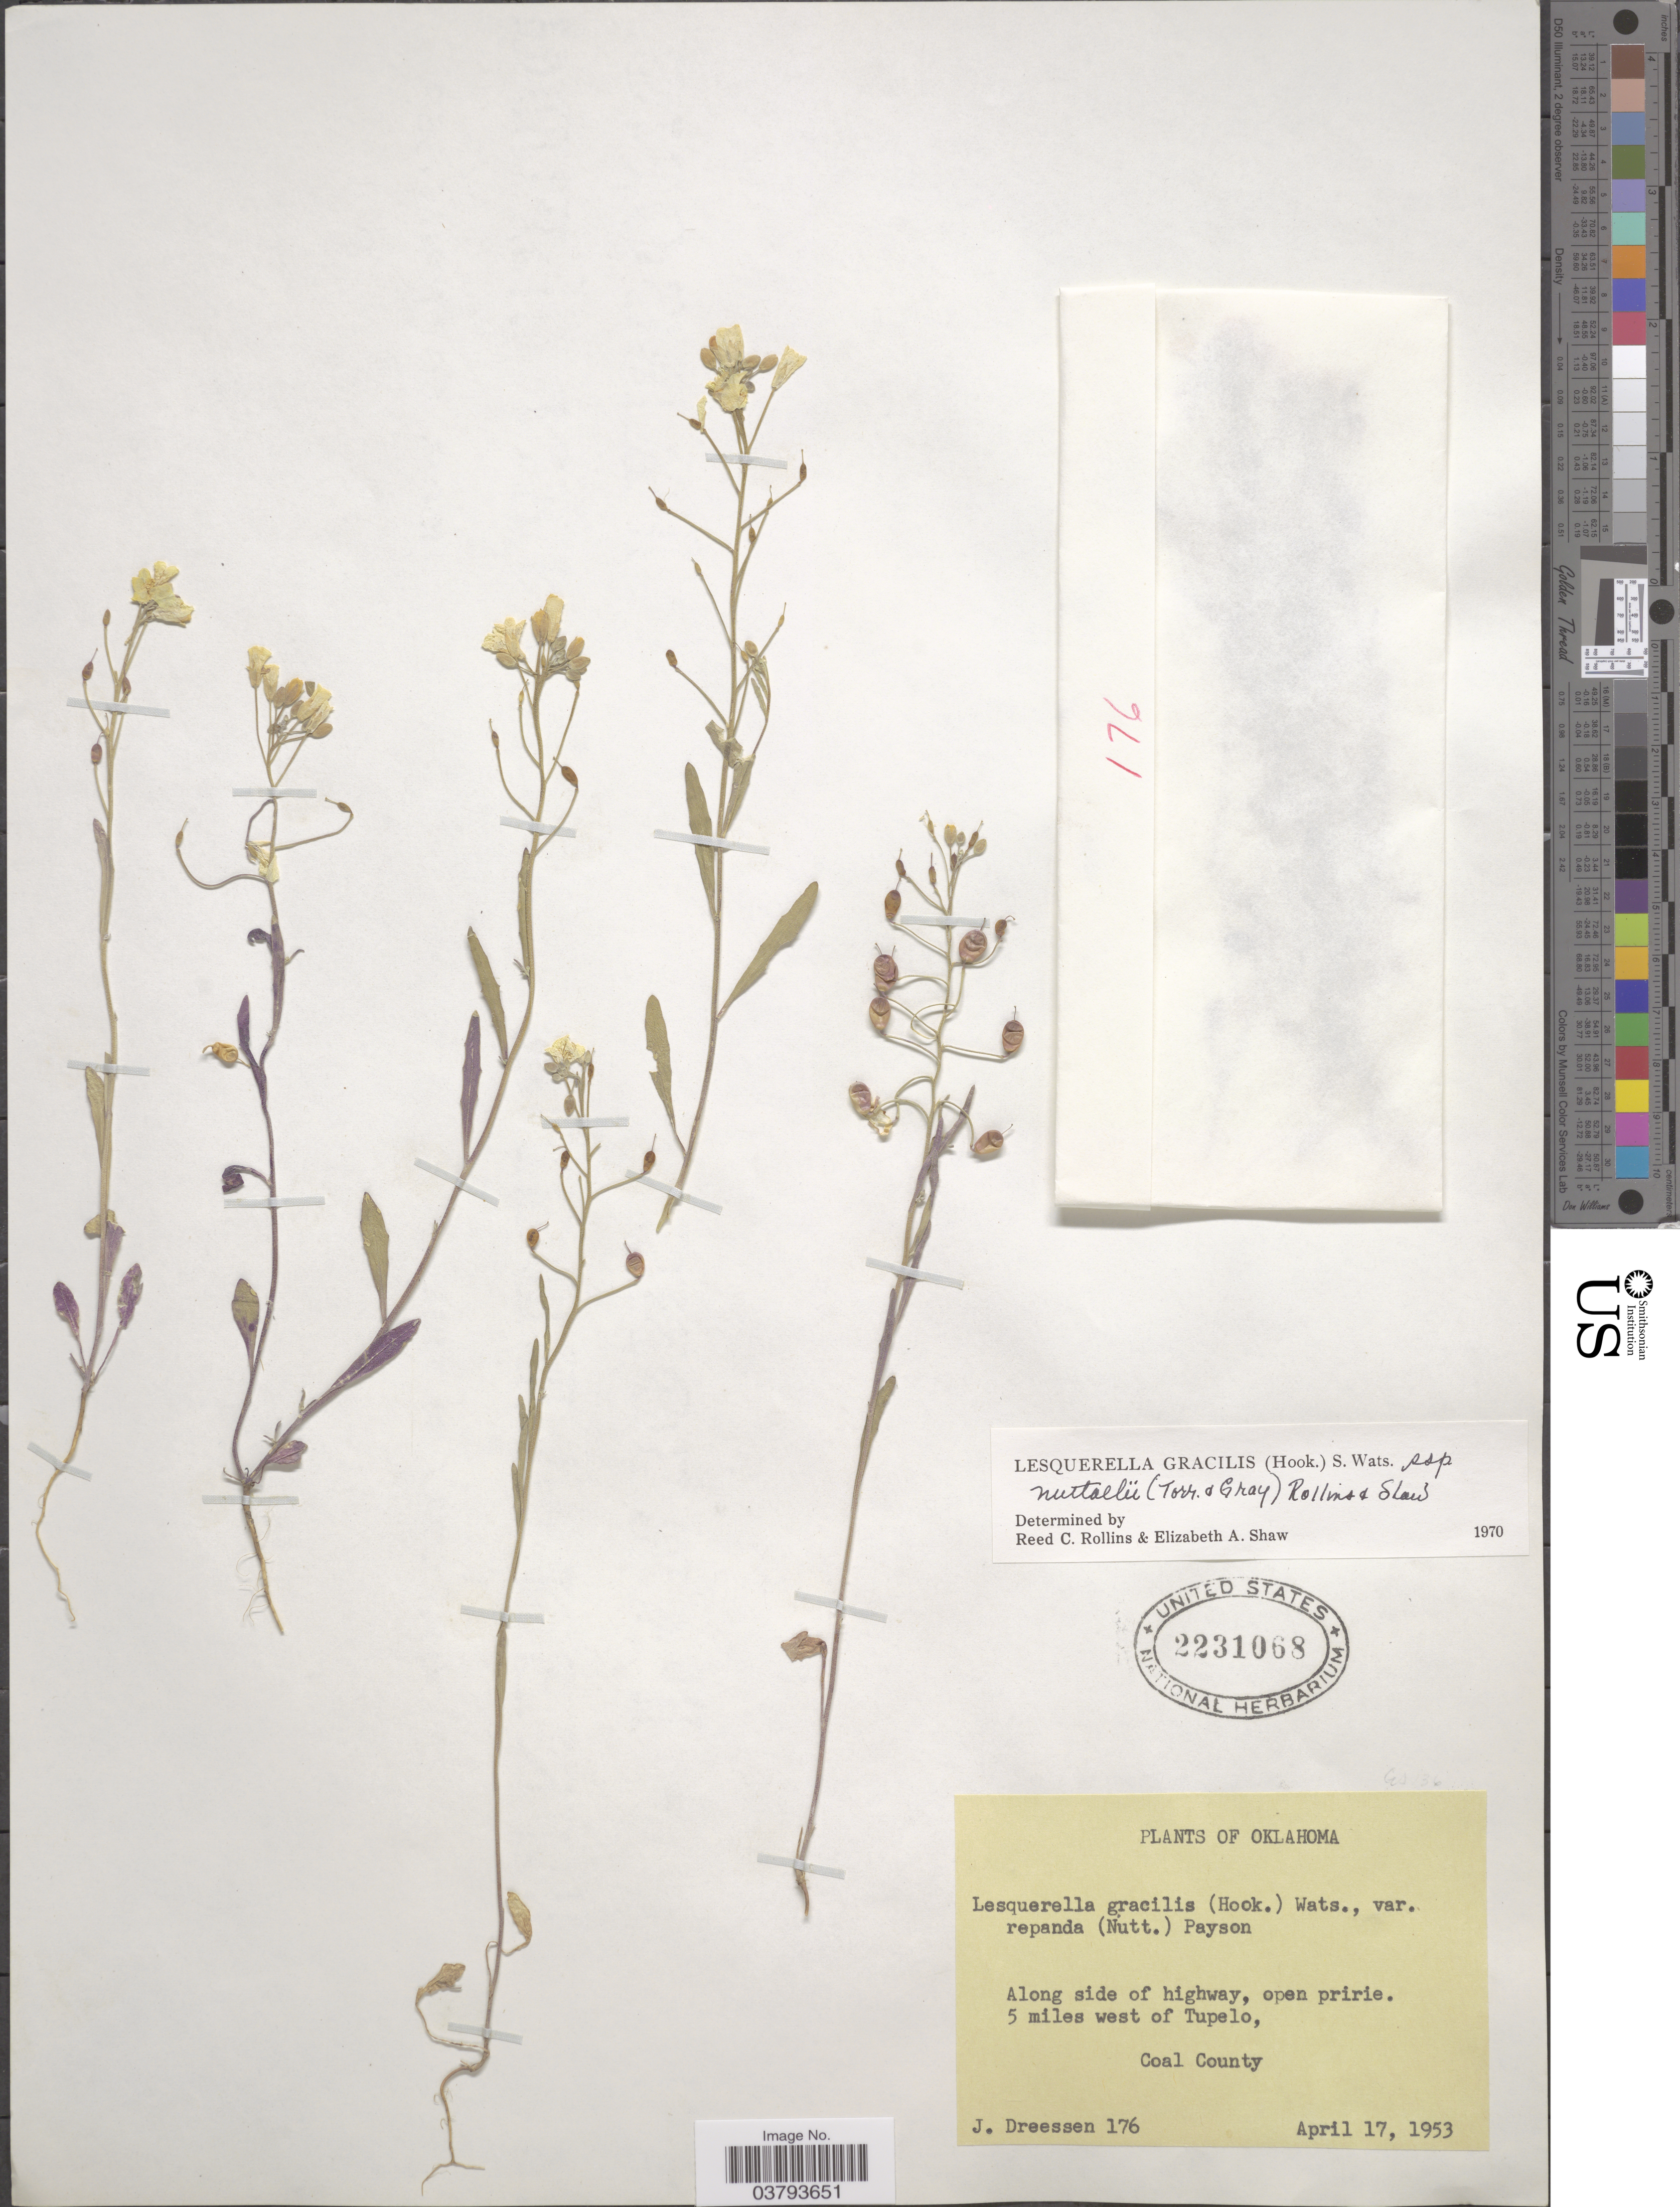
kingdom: Plantae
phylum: Tracheophyta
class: Magnoliopsida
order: Brassicales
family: Brassicaceae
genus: Lesquerella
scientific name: Lesquerella gracilis subsp. nuttallii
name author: (Torr. & A. Gray) Rollins & E.A. Shaw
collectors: J. Dreessen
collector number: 176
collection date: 1953-04-17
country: United States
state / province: Oklahoma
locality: Along side of highway, open pririe. 5 miles west of Tupelo, Coal County.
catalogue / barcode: US 2231068